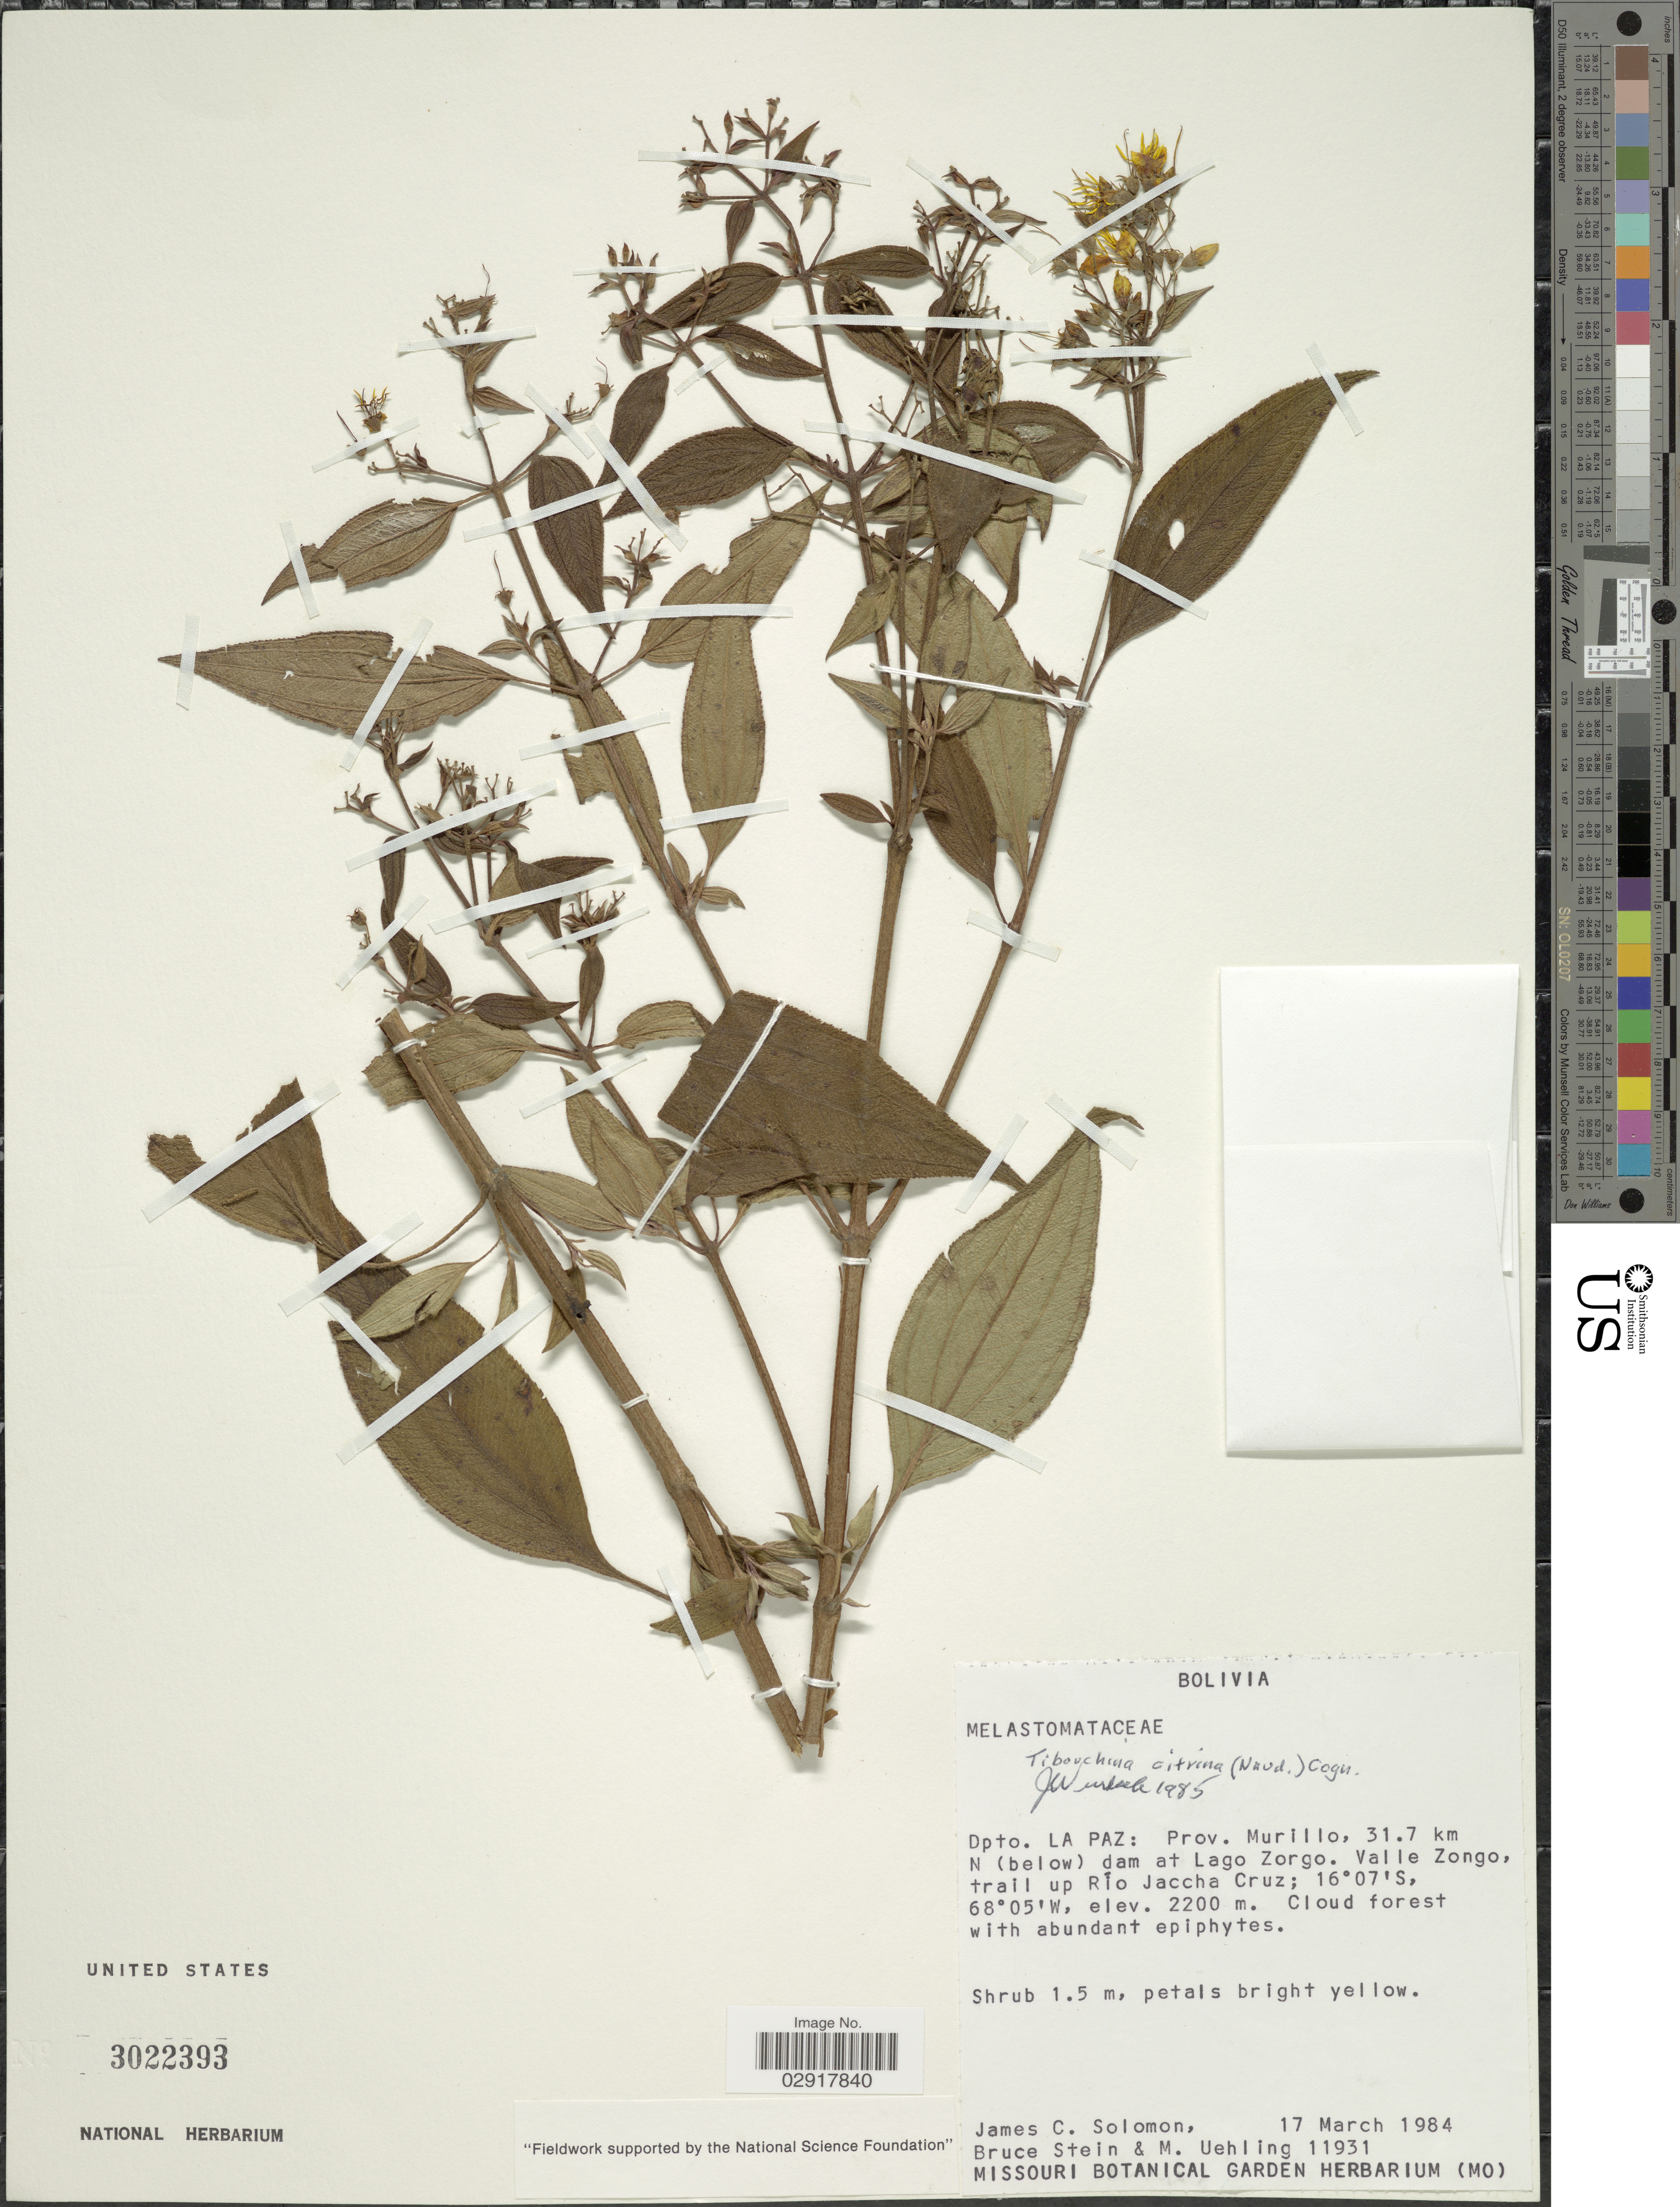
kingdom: Plantae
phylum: Tracheophyta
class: Magnoliopsida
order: Myrtales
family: Melastomataceae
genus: Chaetogastra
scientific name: Chaetogastra citrina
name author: (Naudin) P.J.F. Guim. & Michelang.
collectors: J. C. Solomon, B. A. Stein & M. Uehling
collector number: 11931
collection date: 1984-03-17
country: Bolivia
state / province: La Paz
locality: Dpto. La Paz: Prov. Murillo, 31.7 km N (below) dam at Lago Zorgo. Valle Zongo, trail up Río Jaccha Cruz.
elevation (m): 2200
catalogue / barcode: US 3022393